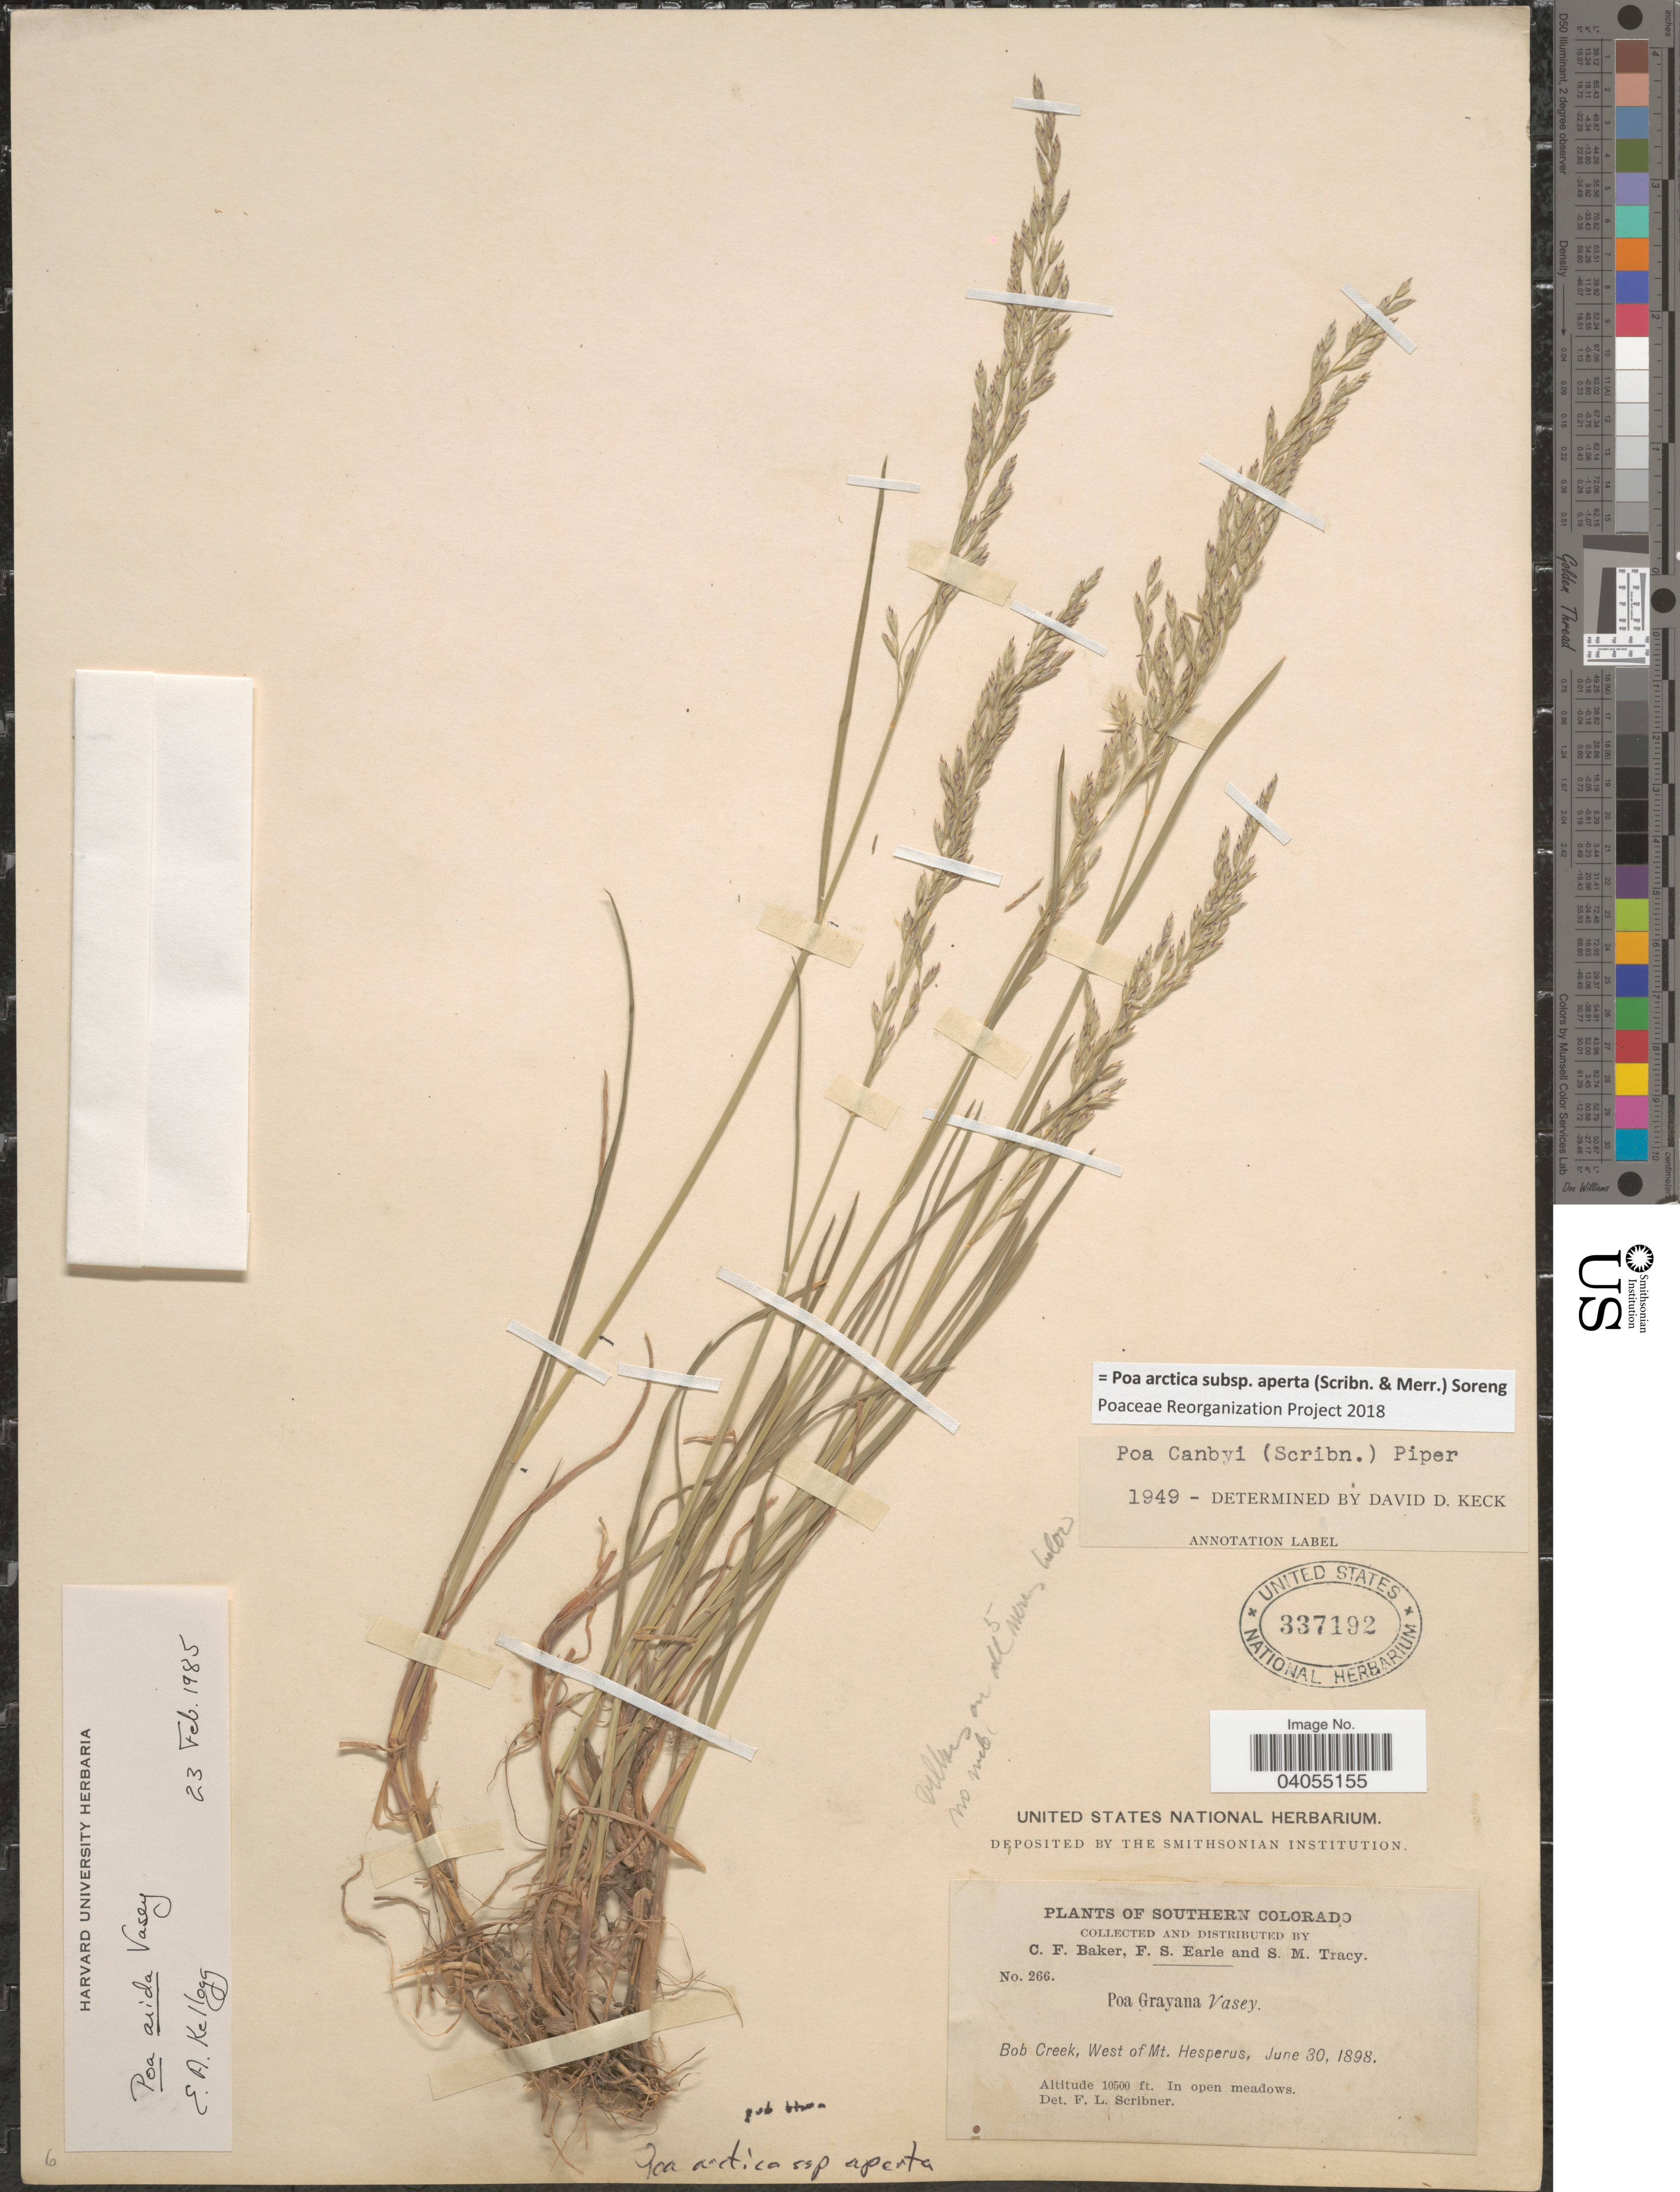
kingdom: Plantae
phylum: Tracheophyta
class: Liliopsida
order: Poales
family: Poaceae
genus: Poa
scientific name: Poa arctica subsp. aperta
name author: (Scribn. & Merr.) Soreng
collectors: C. F. Baker, F. S. Earle & S. M. Tracy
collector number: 266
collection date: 1898-06-30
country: United States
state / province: Colorado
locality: Southern Colorado. Bob Creek, West of Mt. Hesperus.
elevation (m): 3200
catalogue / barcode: US 337192